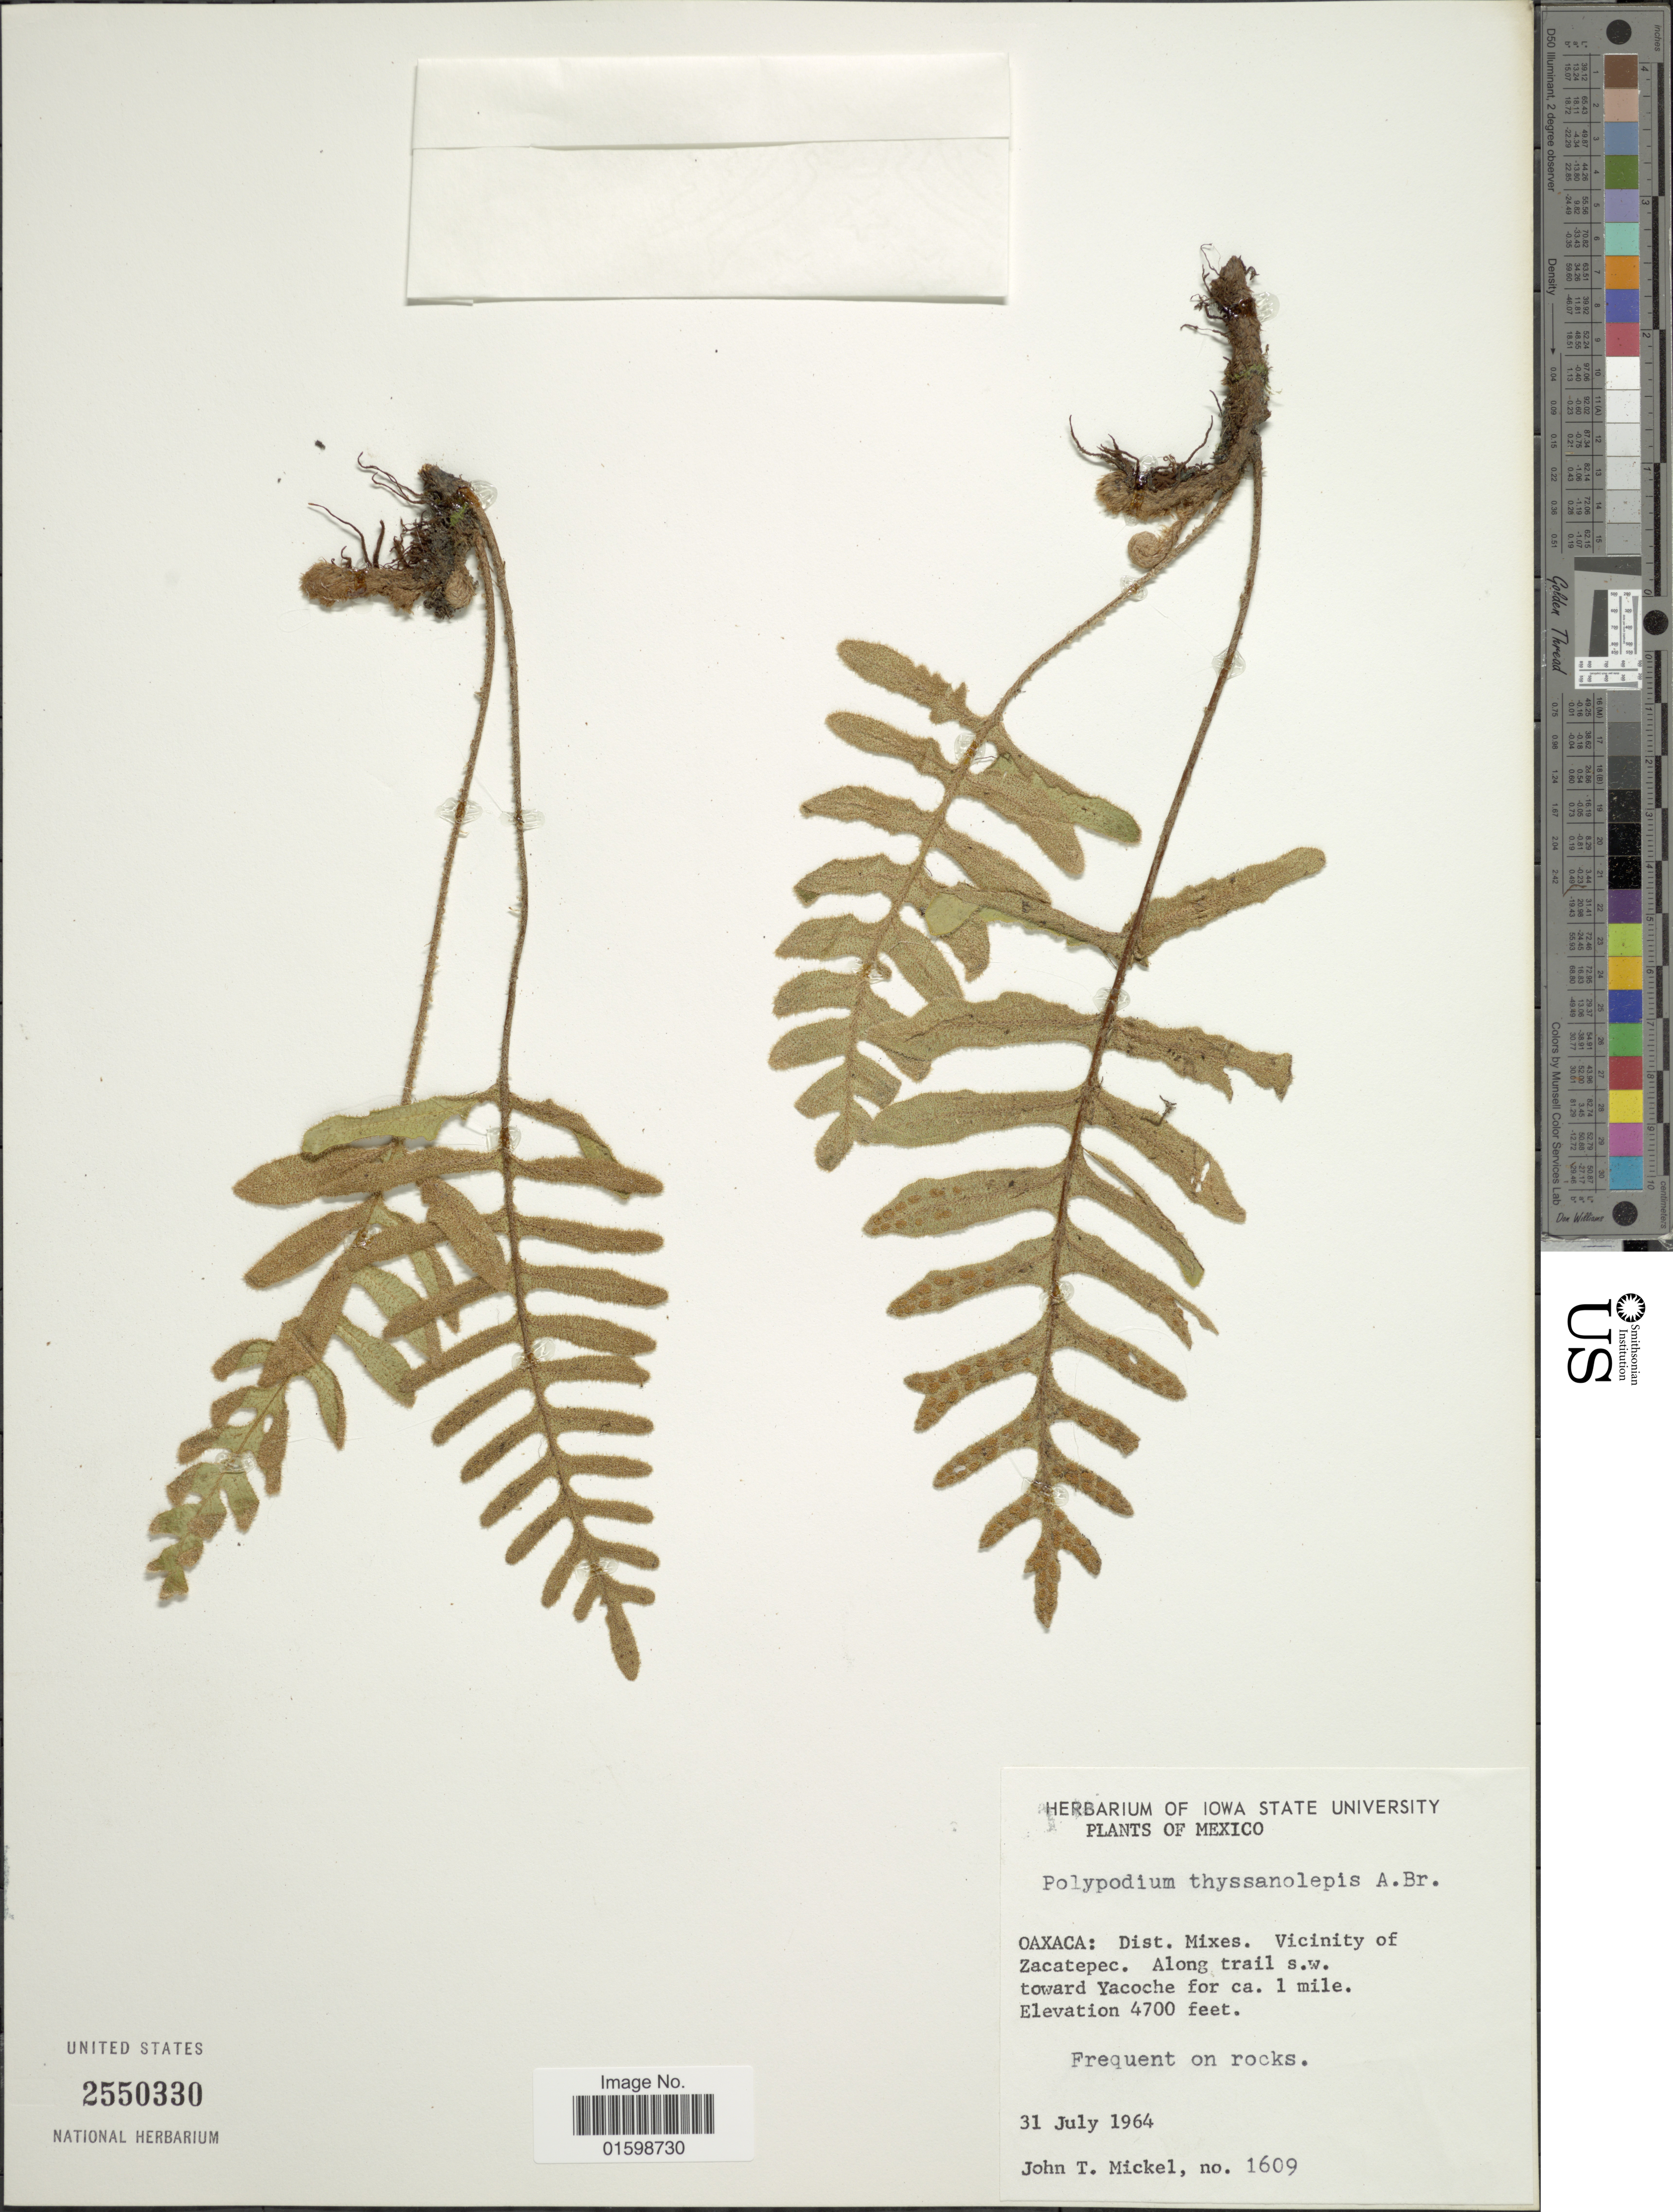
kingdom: Plantae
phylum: Tracheophyta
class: Polypodiopsida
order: Polypodiales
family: Polypodiaceae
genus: Pleopeltis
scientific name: Pleopeltis thyssanolepis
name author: (A. Braun ex Klotzsch) E.G. Andrews & Windham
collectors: J. T. Mickel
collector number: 1609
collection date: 1964-07-31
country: Mexico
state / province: Oaxaca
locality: Dist. Mixes. Vicinity of Zacatepec, along trail s. w. toward Yacoche for ca. 1 mile.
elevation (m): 1433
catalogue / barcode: US 2550330